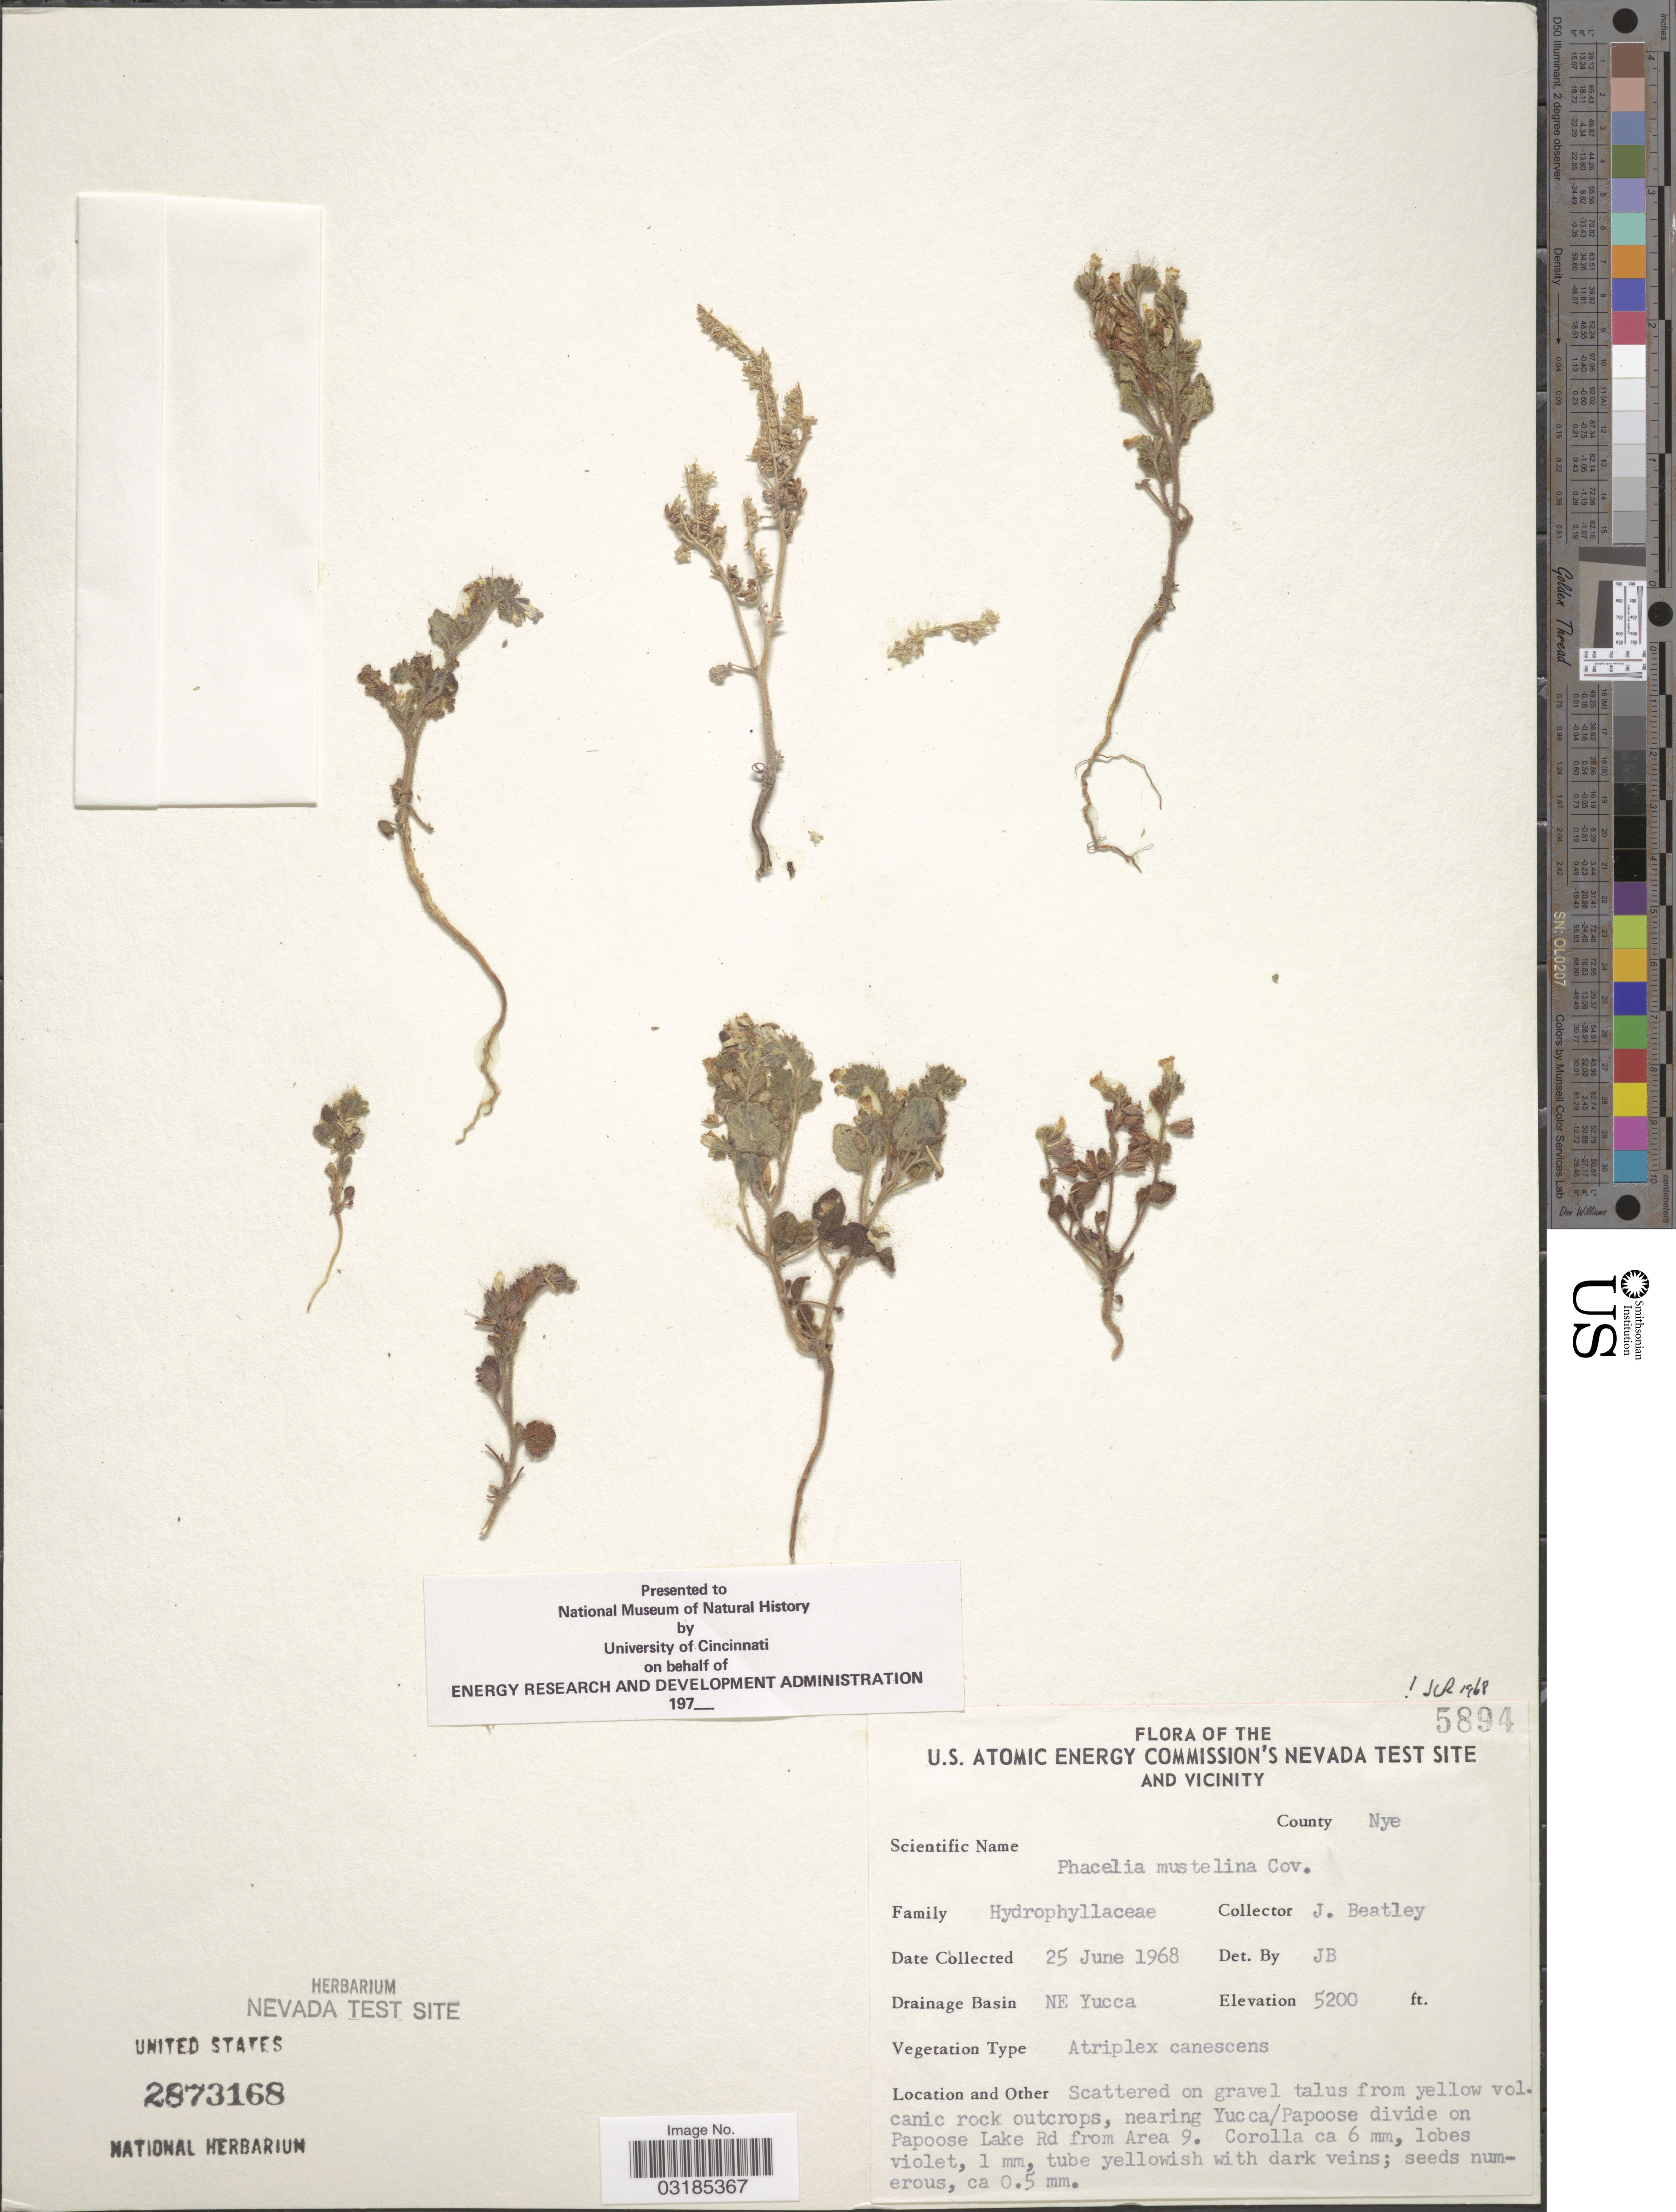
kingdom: Plantae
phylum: Tracheophyta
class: Magnoliopsida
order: Boraginales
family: Hydrophyllaceae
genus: Phacelia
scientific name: Phacelia mustelina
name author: Coville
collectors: J. C. Beatley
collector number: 5894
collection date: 1968-06-25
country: United States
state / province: Nevada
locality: U.S. Atomic Energy Commission's Nevada Test Site and Vicinity. County Nye. Drainage Basin NE Yucca. Nearing Yucca/ Papoose divide on Papoose Lake Rd from Area 9.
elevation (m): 1585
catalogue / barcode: US 2873168